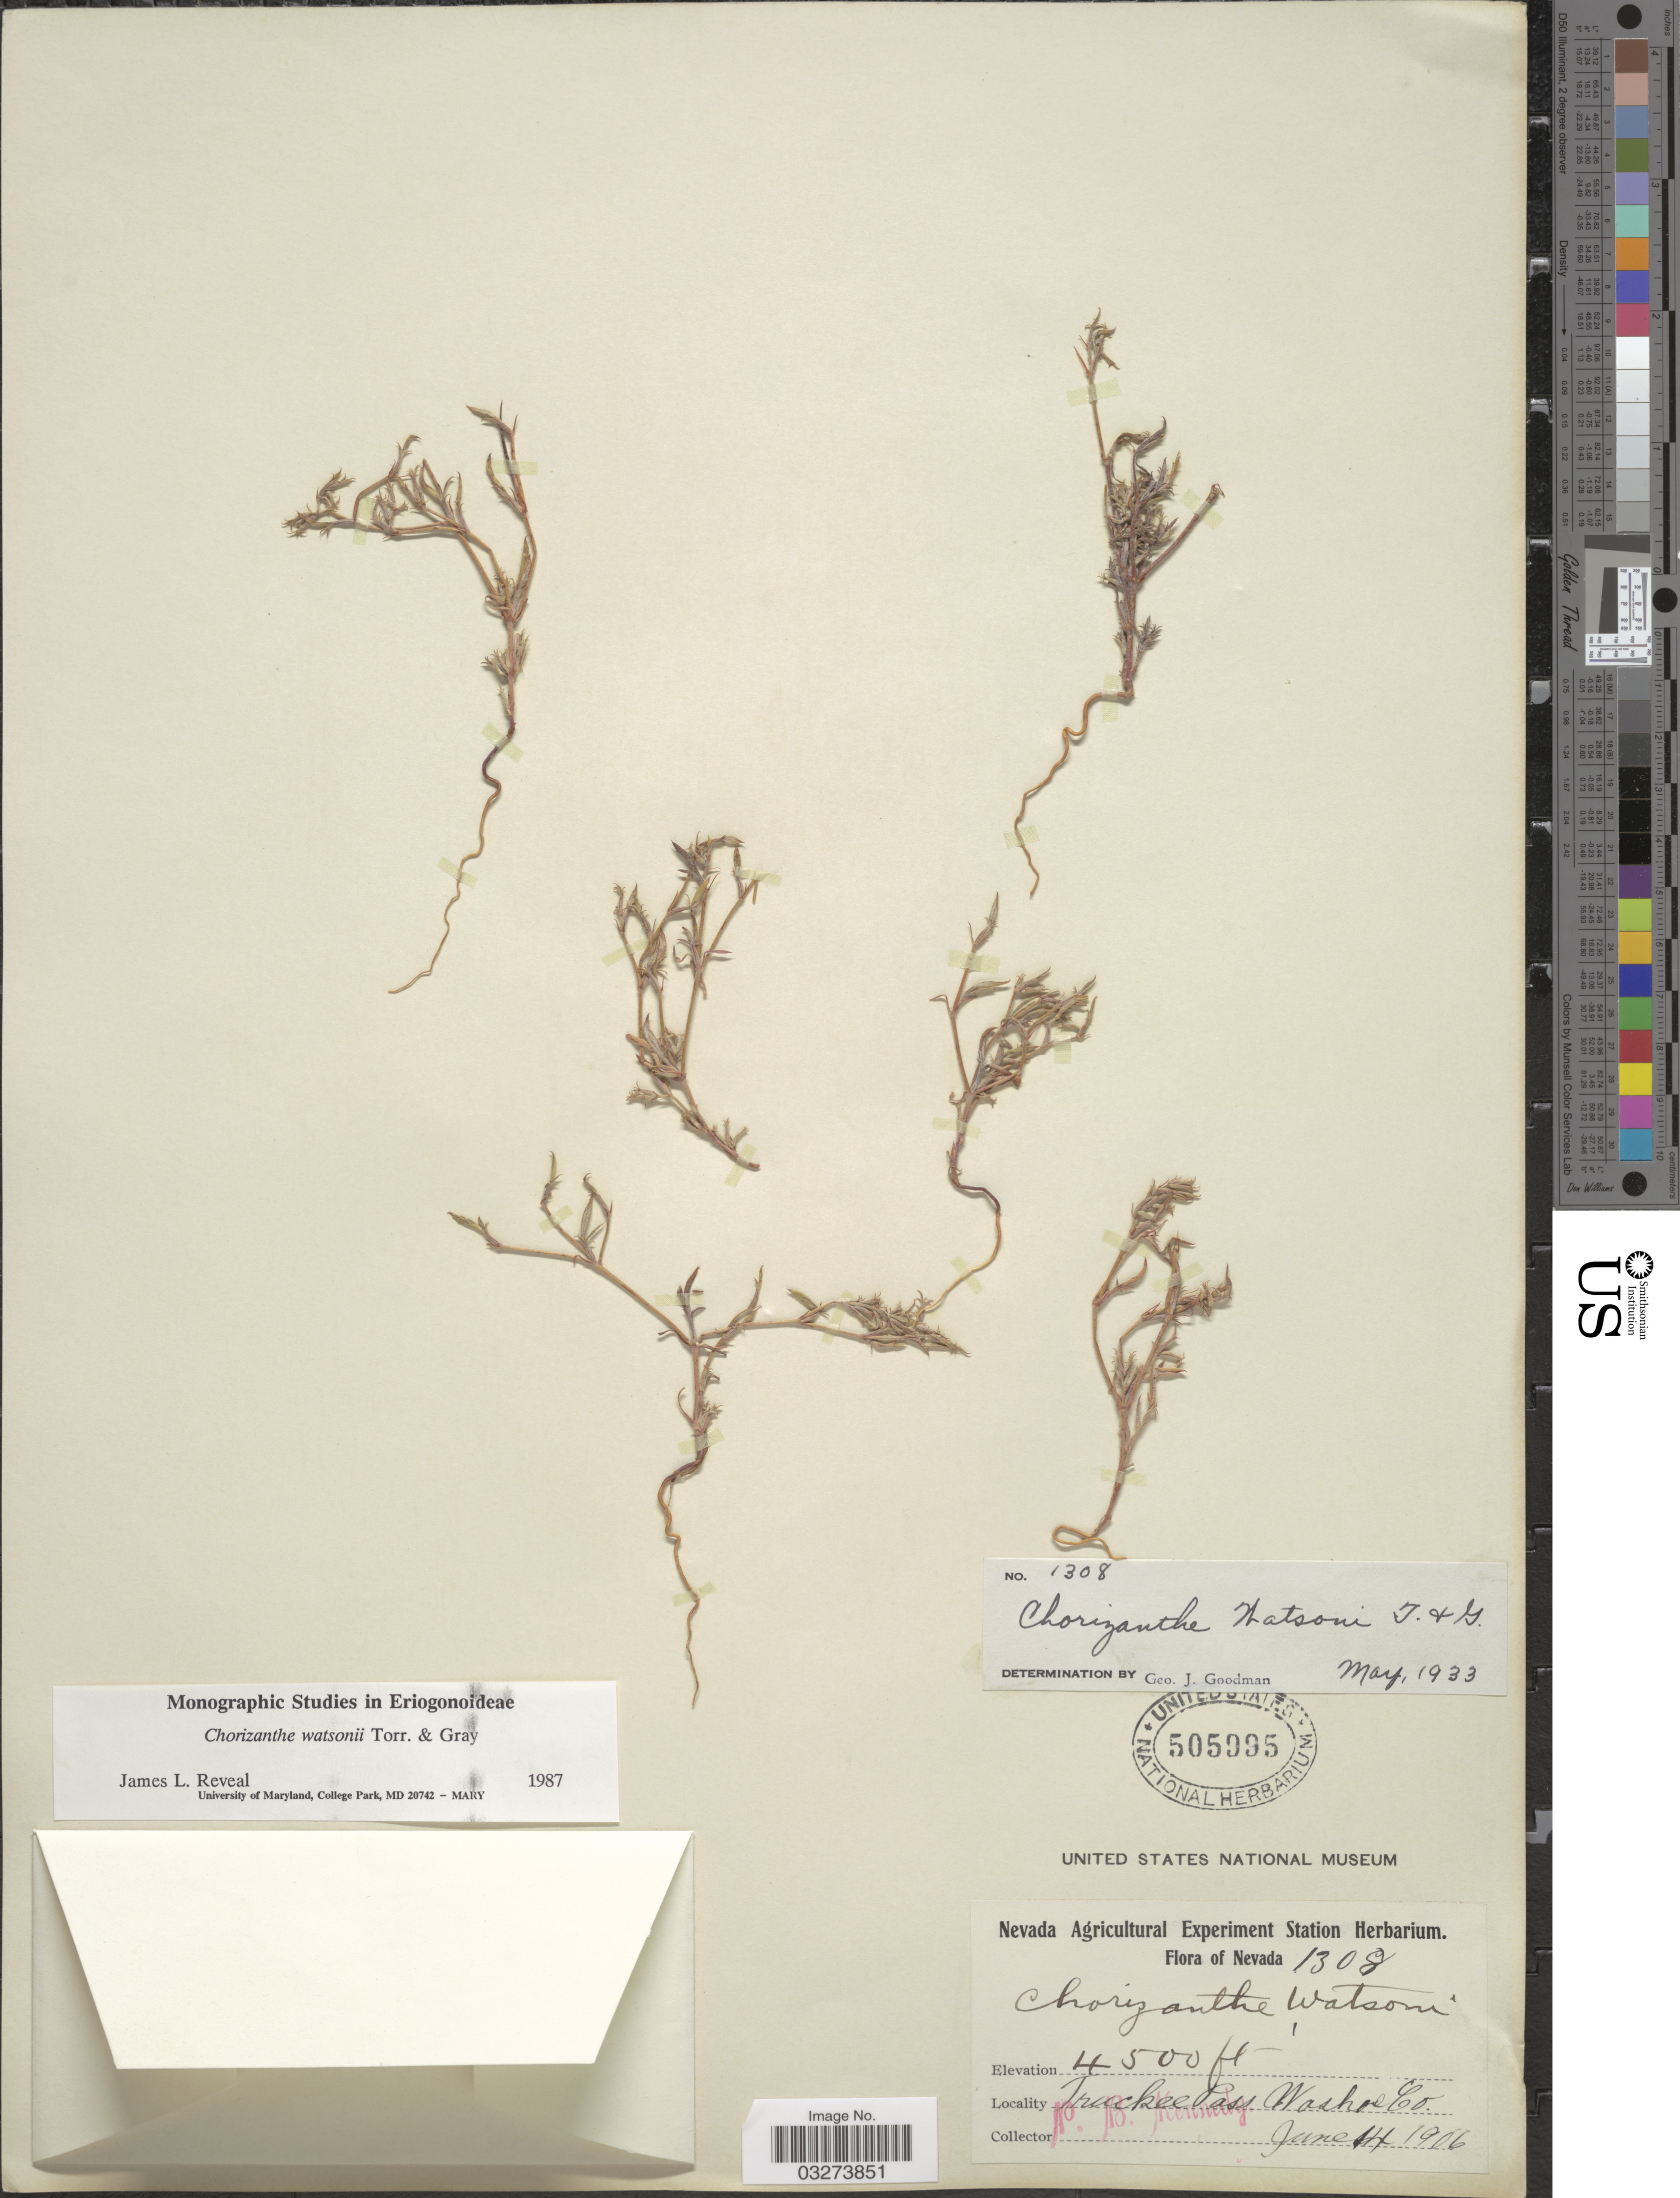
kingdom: Plantae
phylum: Tracheophyta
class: Magnoliopsida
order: Caryophyllales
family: Polygonaceae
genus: Chorizanthe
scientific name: Chorizanthe watsonii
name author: Torr. & A. Gray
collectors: P. B. Kennedy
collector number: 1308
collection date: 1906-06-14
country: United States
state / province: Nevada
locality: Truckee Pass. Washoe Co.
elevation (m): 1372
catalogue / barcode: US 505995